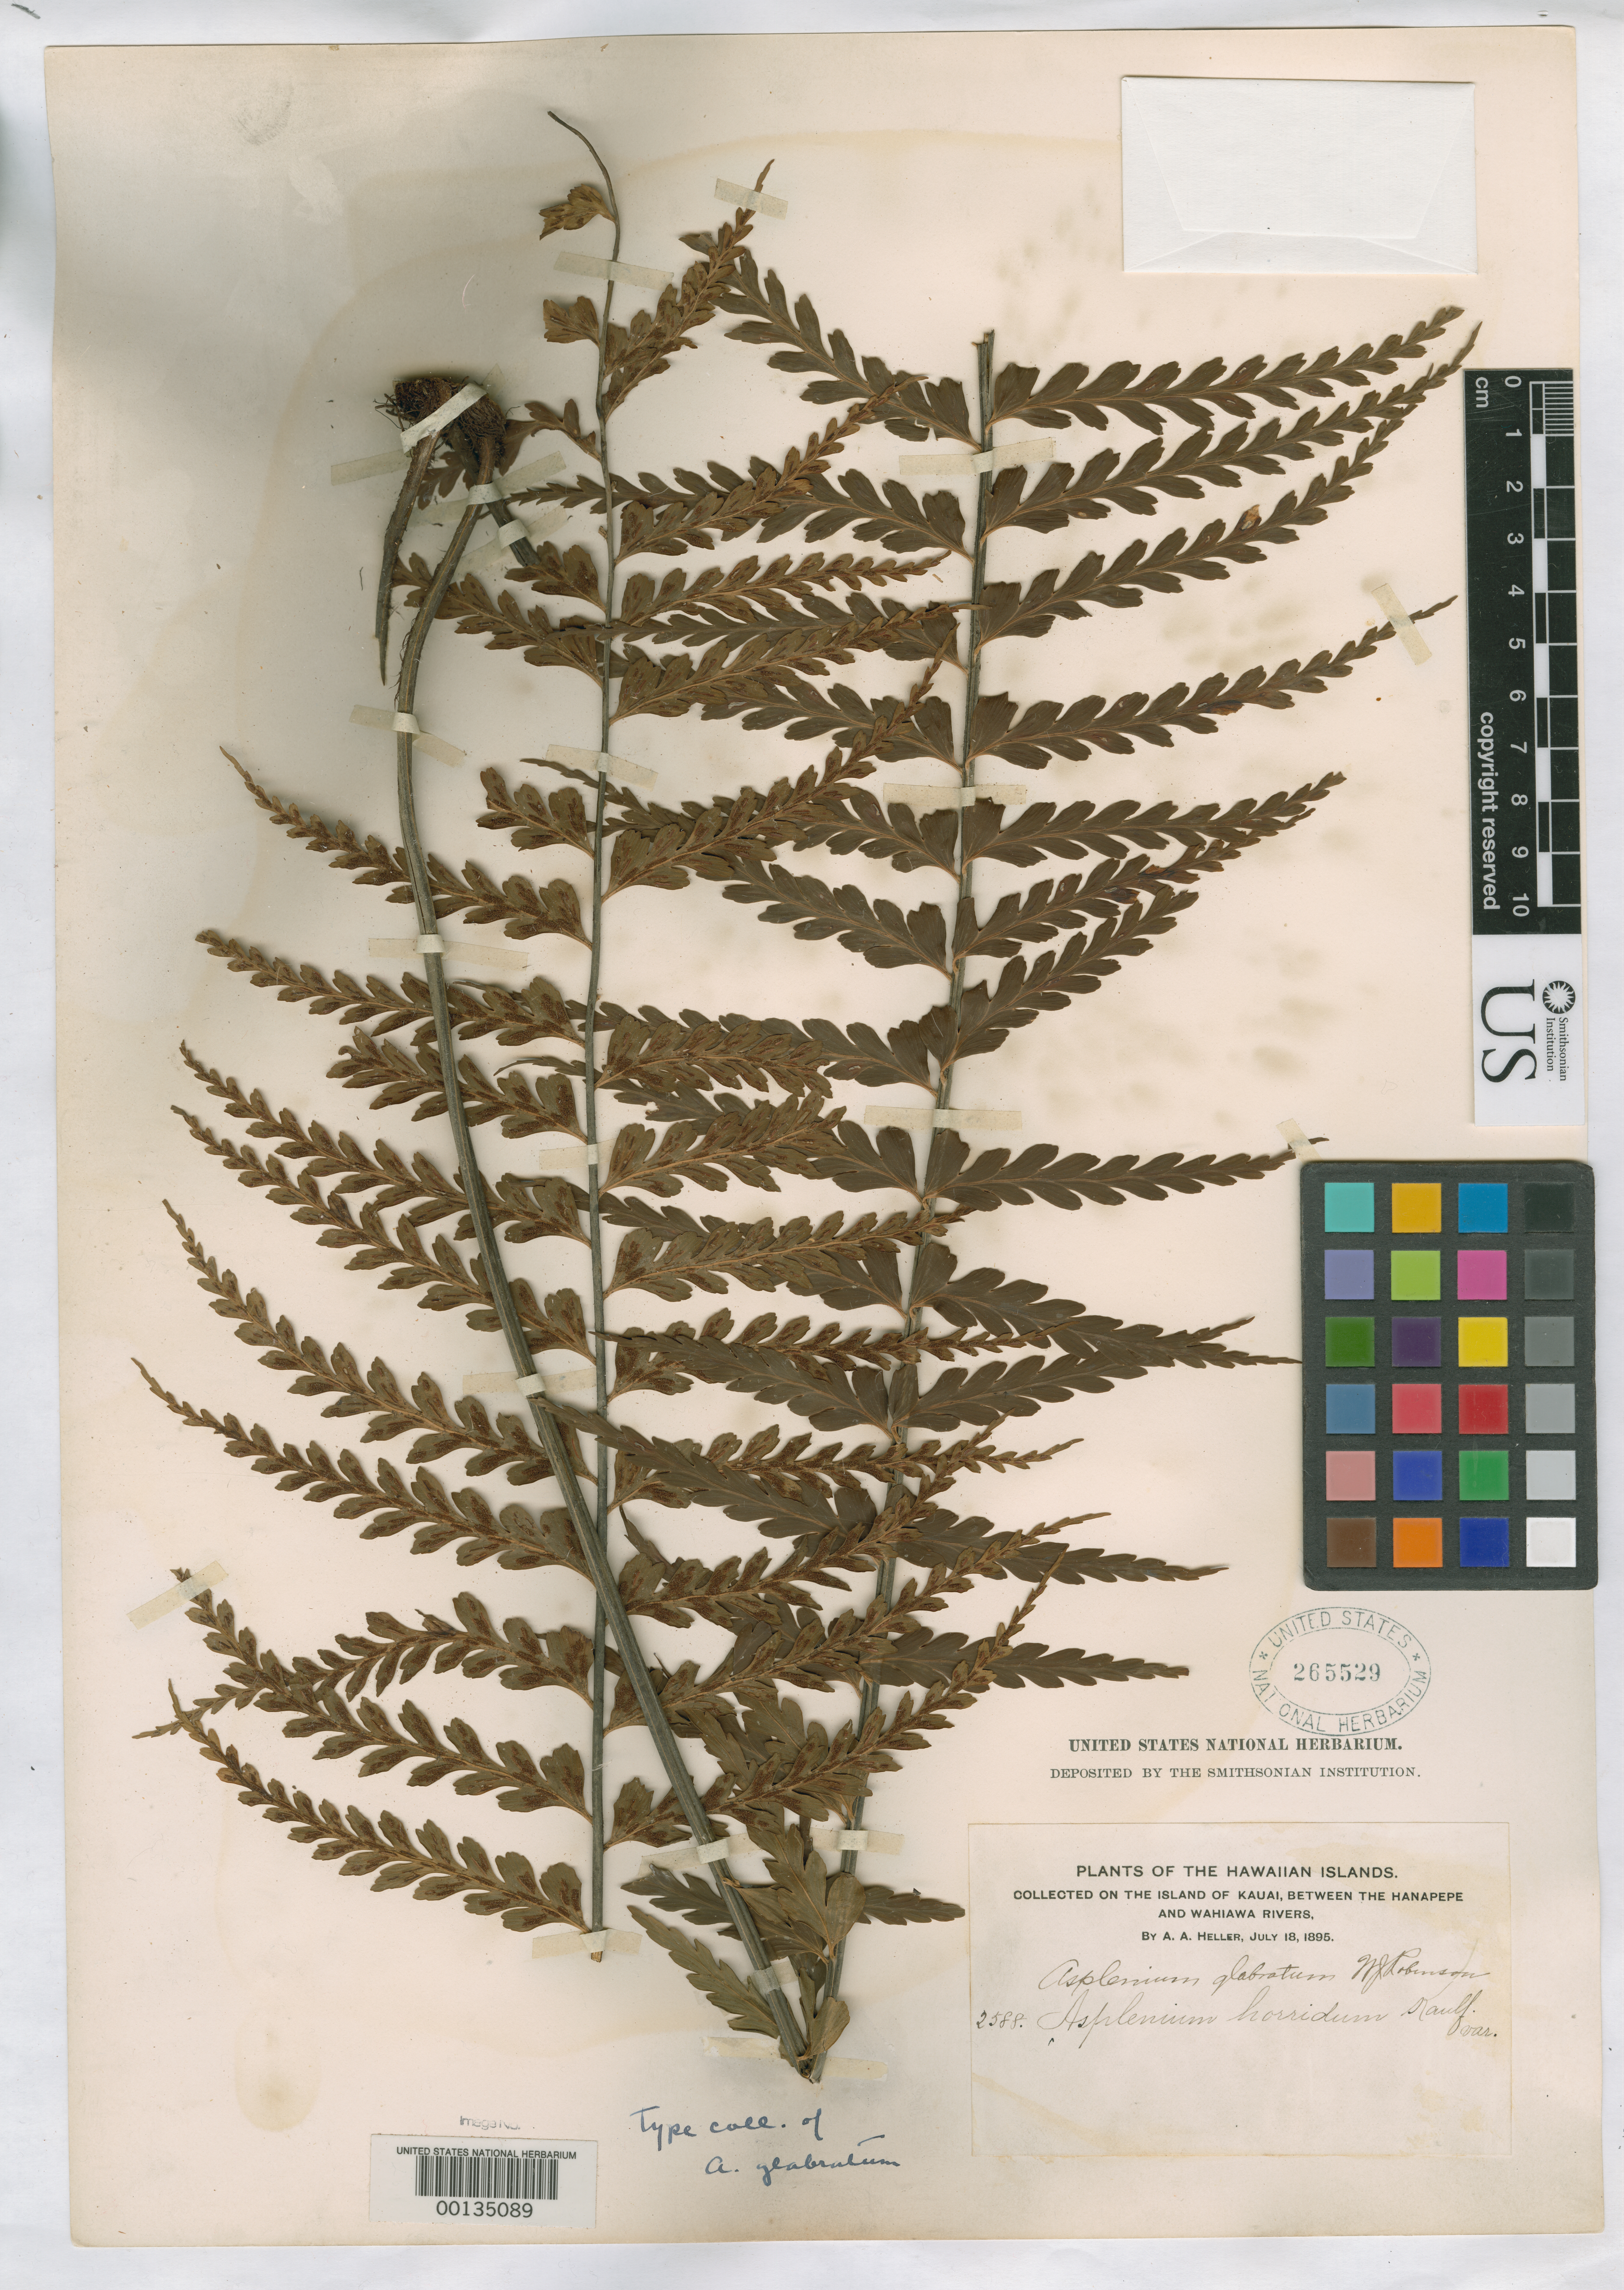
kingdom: Plantae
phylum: Tracheophyta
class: Polypodiopsida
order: Polypodiales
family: Aspleniaceae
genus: Asplenium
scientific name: Asplenium glabratum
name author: W. J. Rob.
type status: Type Collection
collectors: A. A. Heller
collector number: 2588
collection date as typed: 18 Jul 1895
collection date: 1895-07-18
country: United States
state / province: Hawaii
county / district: Kauai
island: Kaua'i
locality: Between Hanapepe & Wahiawa rivers.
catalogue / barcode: US 265529